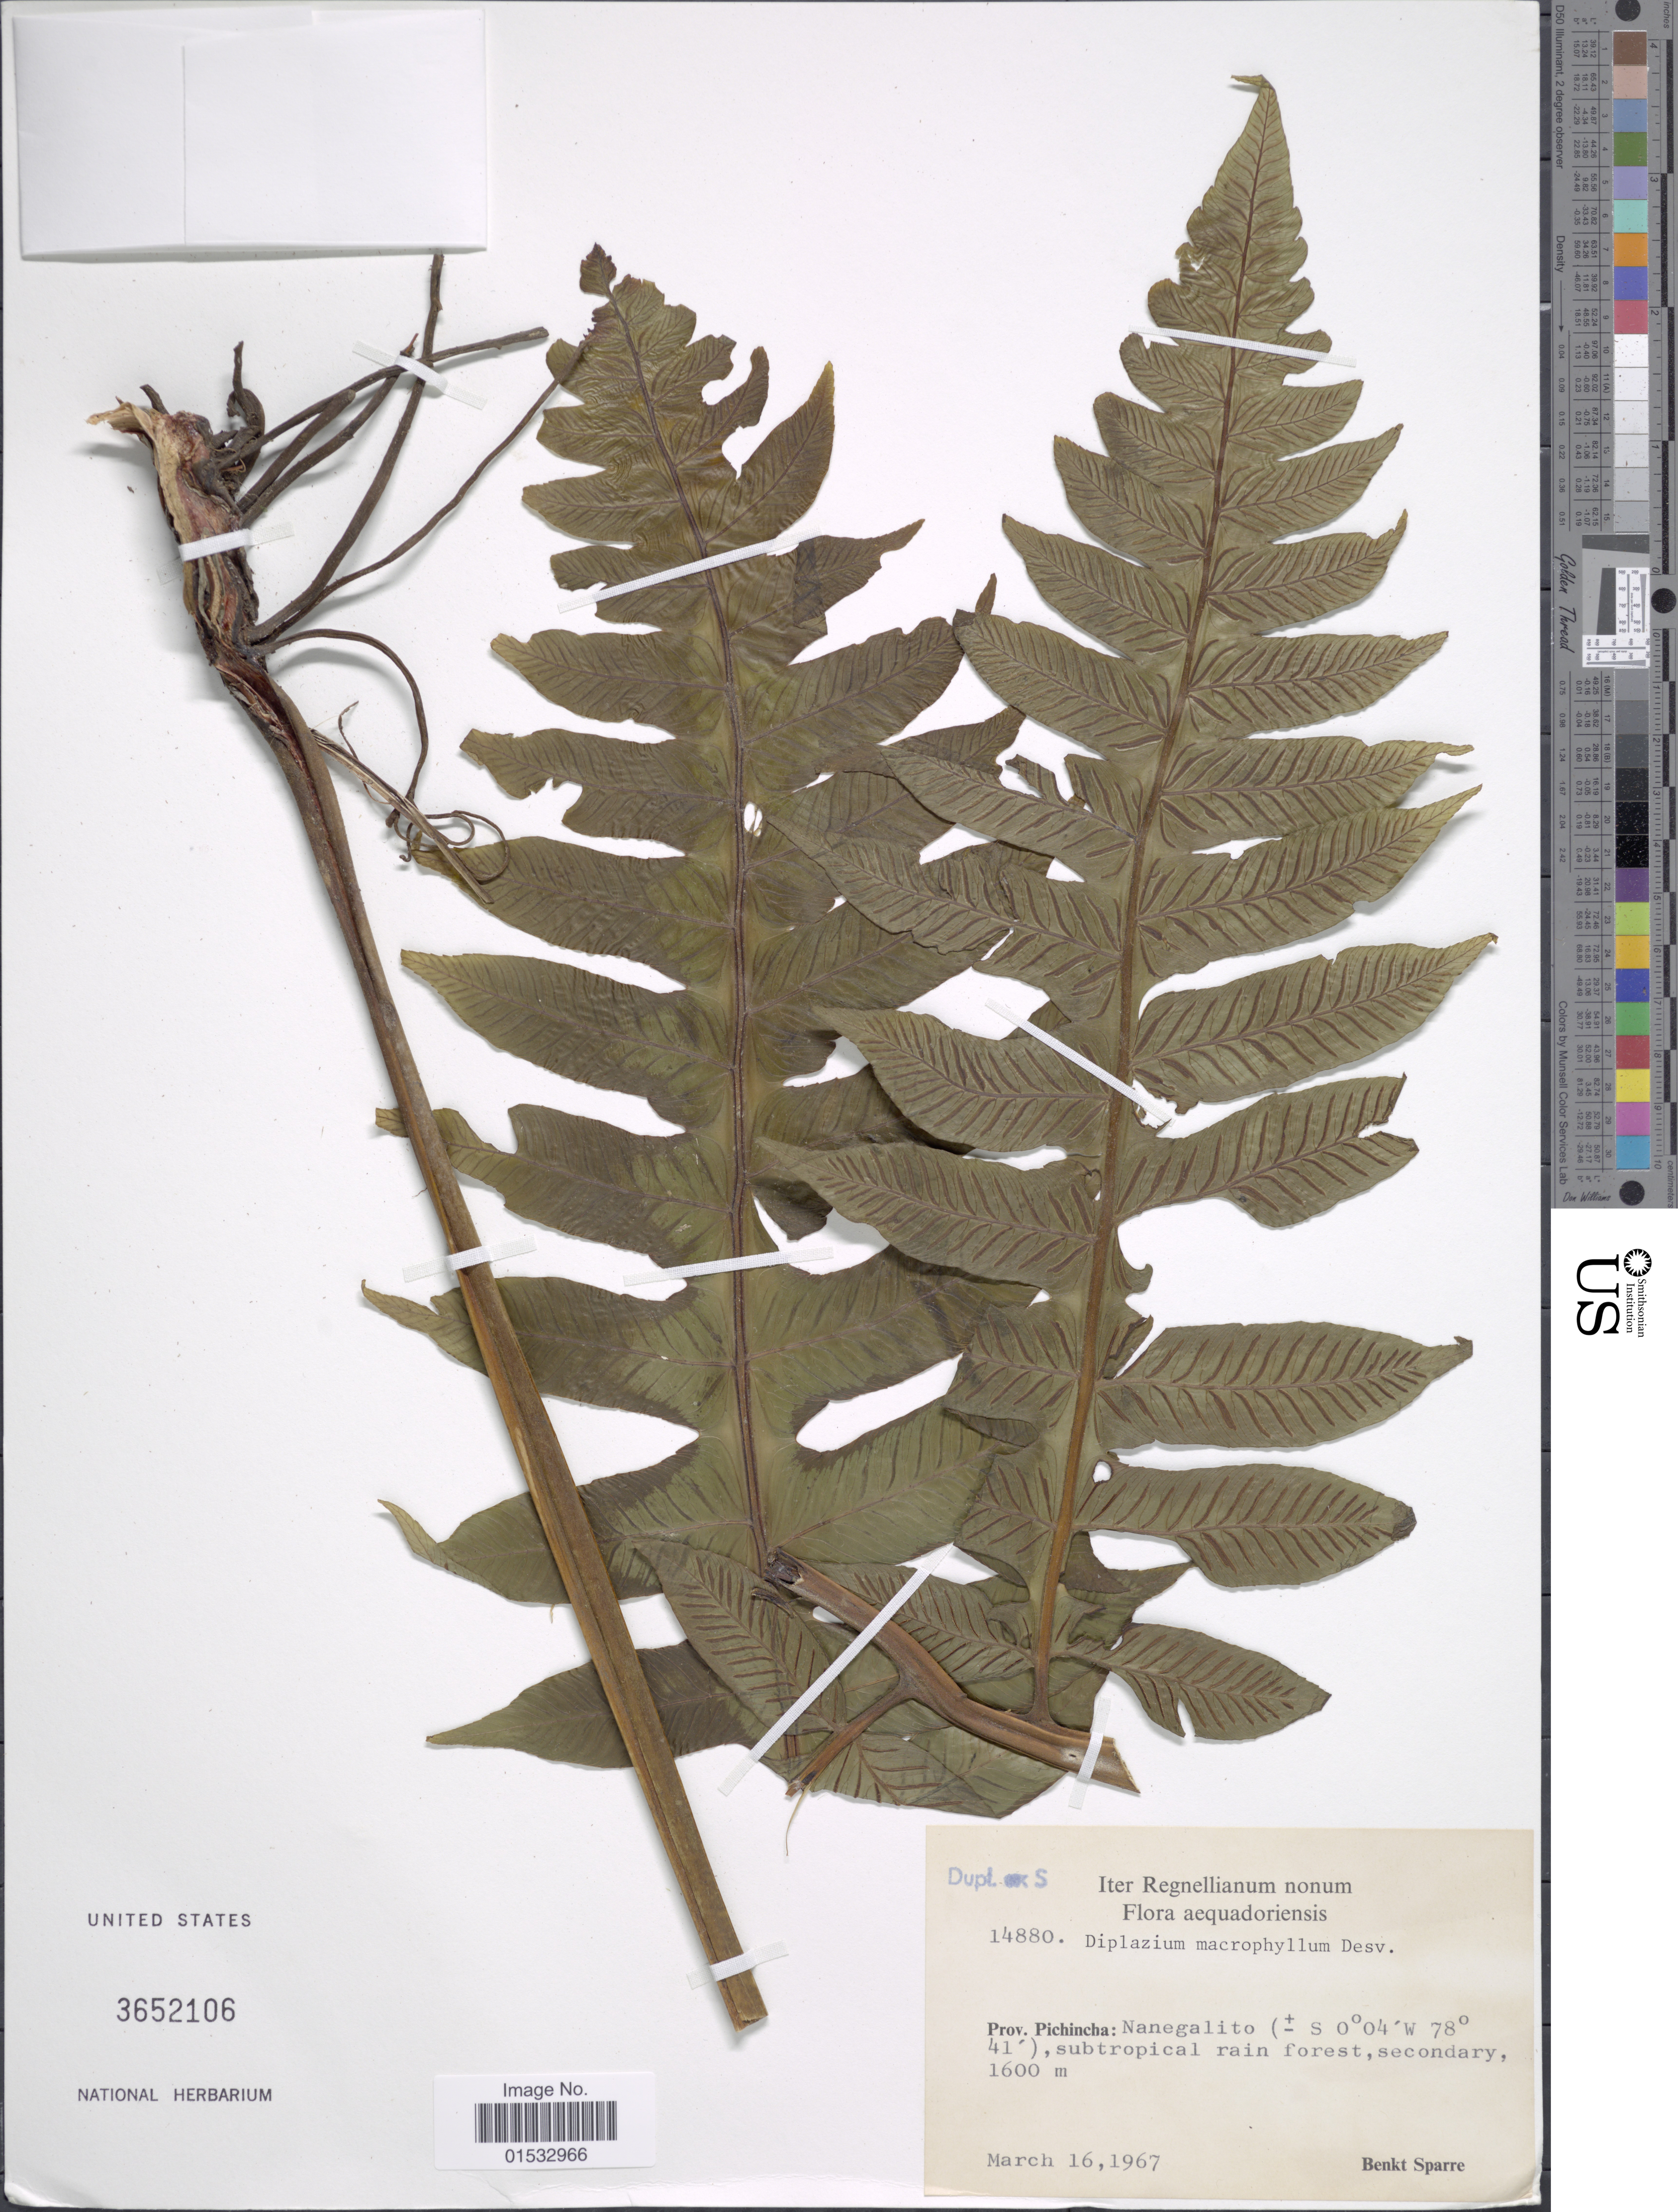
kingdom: Plantae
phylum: Tracheophyta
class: Polypodiopsida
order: Polypodiales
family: Athyriaceae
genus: Diplazium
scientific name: Diplazium macrophyllum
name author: Desv.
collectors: B. Sparre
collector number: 14880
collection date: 1967-03-16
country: Ecuador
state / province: Pichincha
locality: Nanegalito, subtropical rain forest, secondary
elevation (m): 1600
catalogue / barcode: US 3652106